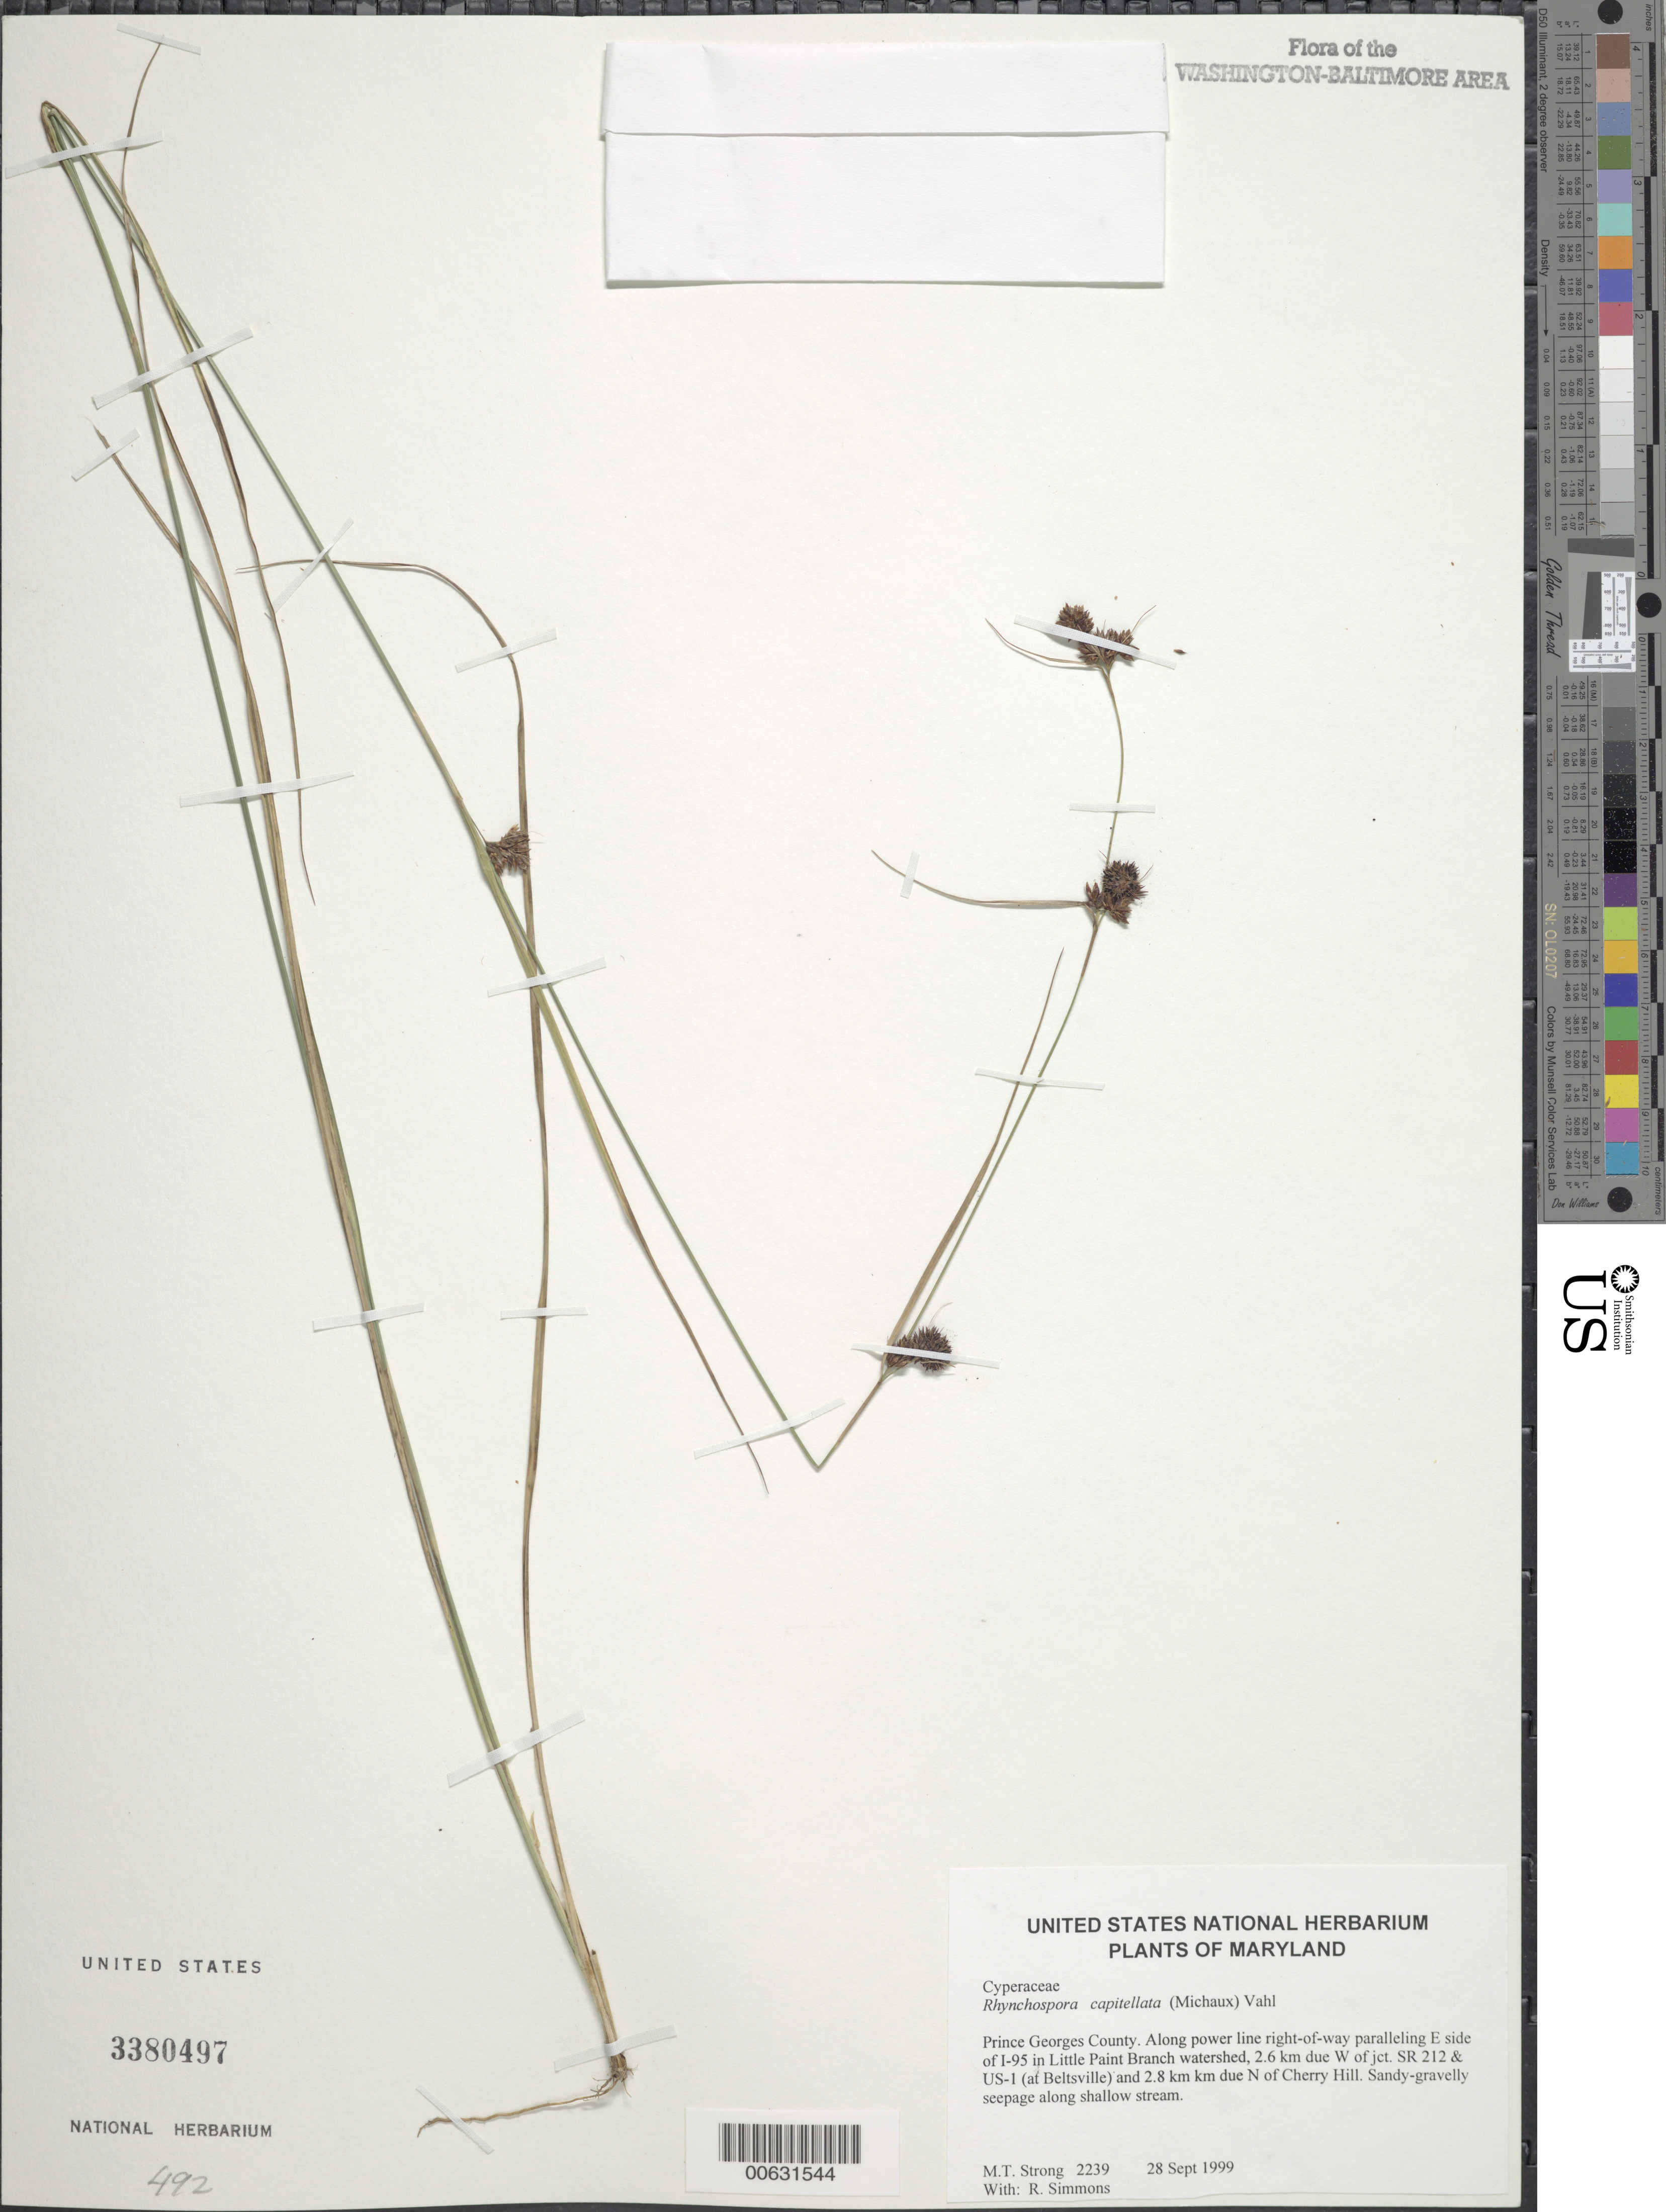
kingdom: Plantae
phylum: Tracheophyta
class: Liliopsida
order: Poales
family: Cyperaceae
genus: Rhynchospora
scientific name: Rhynchospora capitellata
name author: (Michx.) Vahl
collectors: M. T. Strong & R. Simmons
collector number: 2239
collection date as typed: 28 Sep 1999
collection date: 1999-09-28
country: United States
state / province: Maryland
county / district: Prince George's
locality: Along power line right-of-way paralleling E side of I-95 in Little Paint Branch watershed, 2.6 km due W of jct. SR 212 & US-1 (at Beltsville) and 2.8 km km due N of Cherry Hill.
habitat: Sandy-gravelly seepage along shallow stream.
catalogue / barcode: US 3380497